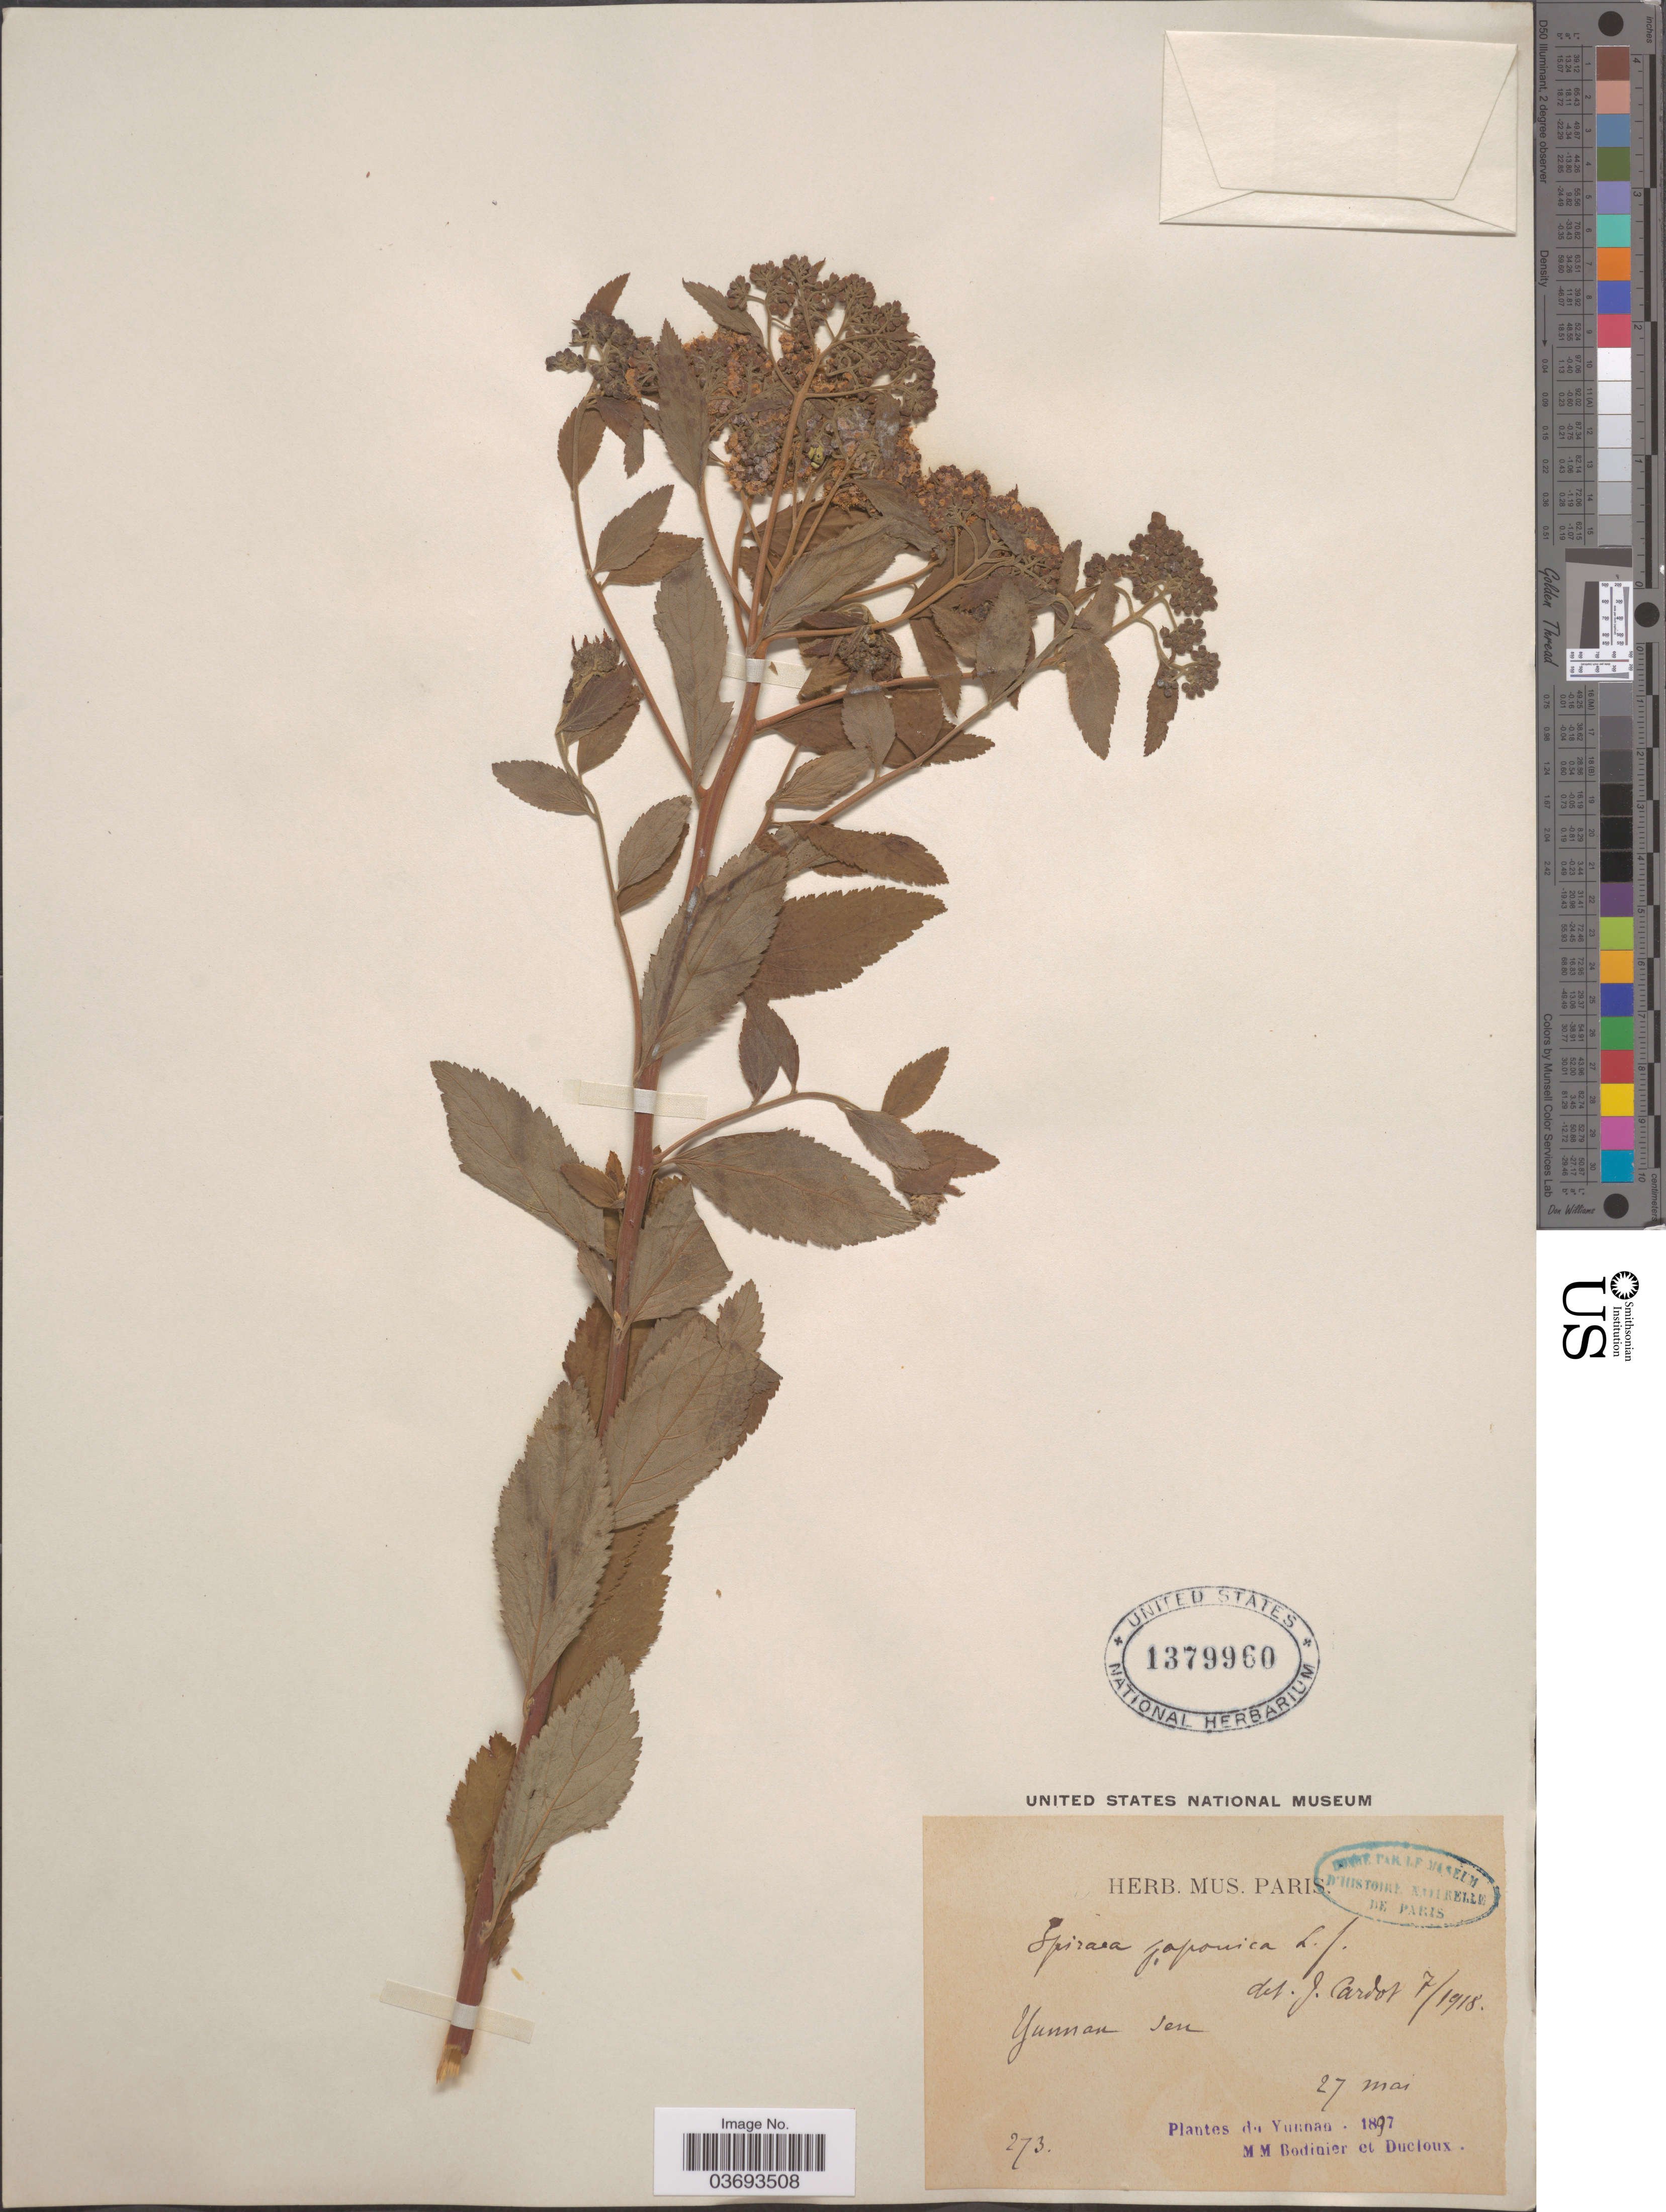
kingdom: Plantae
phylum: Tracheophyta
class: Magnoliopsida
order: Rosales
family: Rosaceae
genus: Spiraea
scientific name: Spiraea japonica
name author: L. f.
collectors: M. Bodinier & -. Ducloux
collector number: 273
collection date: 1897-05-27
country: China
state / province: Yunnan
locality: Yunnan Jen [interpreted].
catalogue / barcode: US 1379960